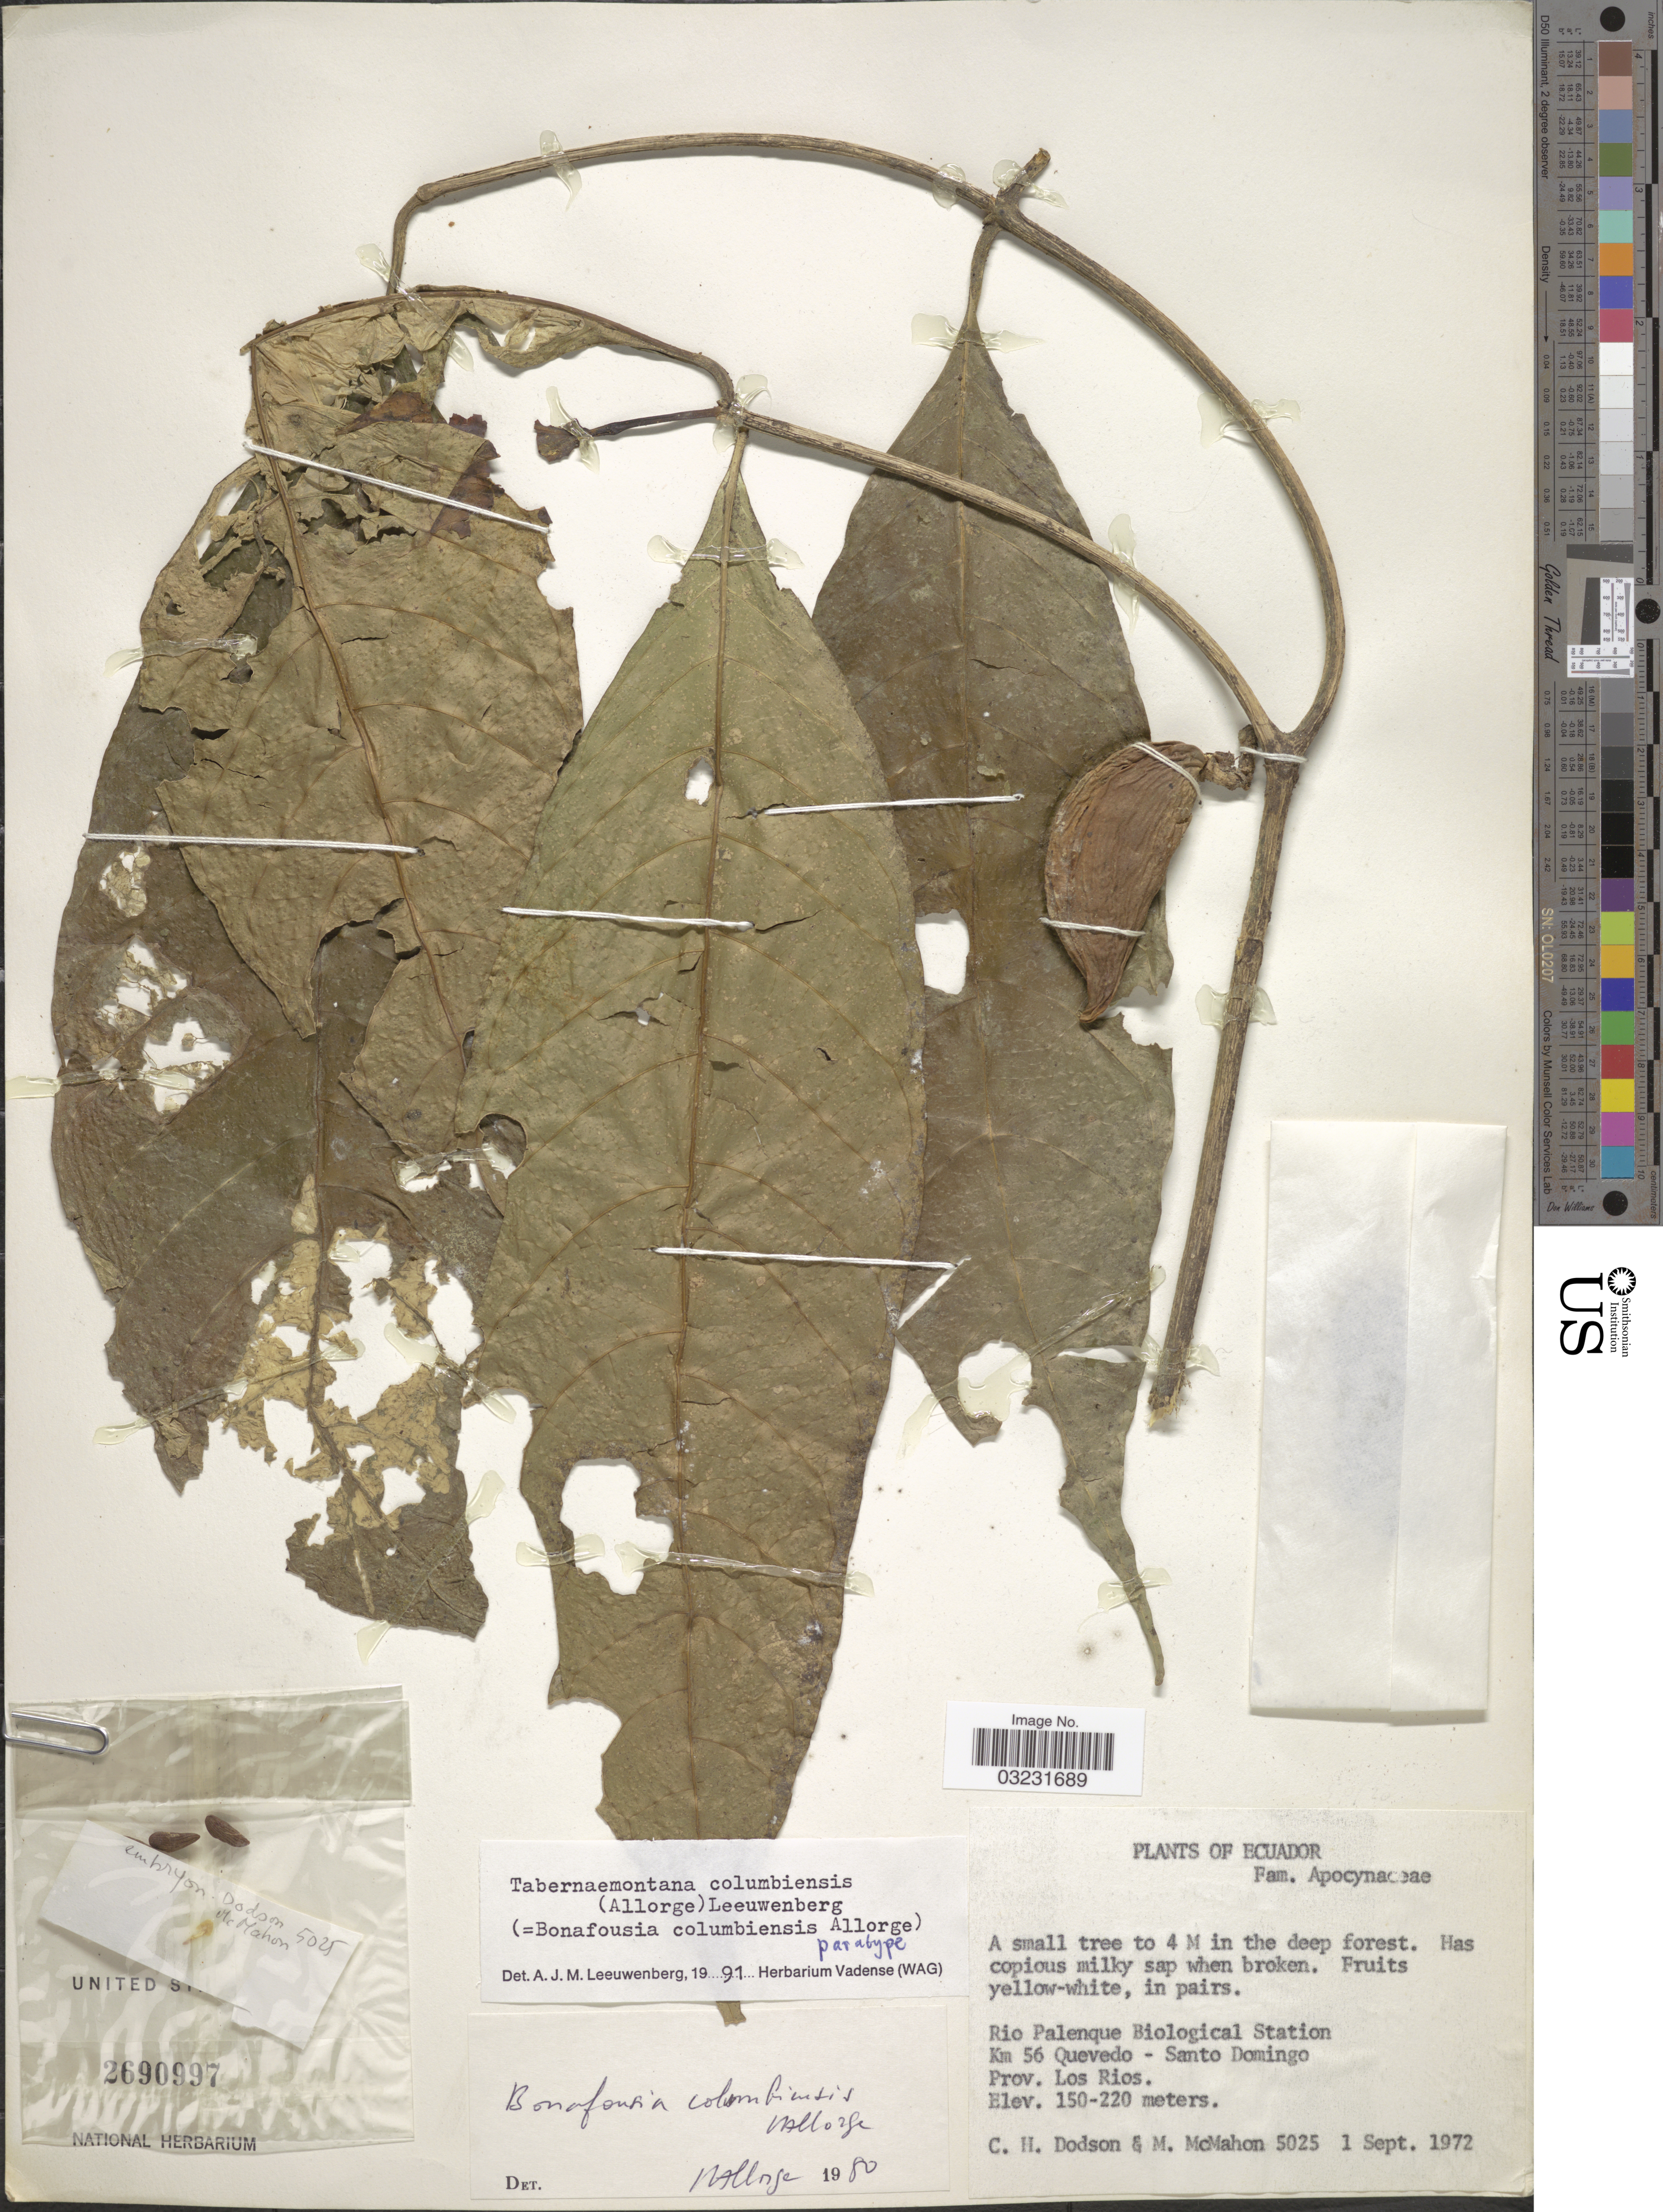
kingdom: Plantae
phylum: Tracheophyta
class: Magnoliopsida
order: Gentianales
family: Apocynaceae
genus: Tabernaemontana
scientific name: Tabernaemontana columbiensis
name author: (L. Allorge) Leeuwenb.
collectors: C. H. Dodson & M. McMahon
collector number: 5025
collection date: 1972-01-01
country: Ecuador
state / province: Los Ríos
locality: Rio Palenque Biological Station Km 56 Quevedo - Santo Domingo.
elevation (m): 150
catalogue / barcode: US 2690997